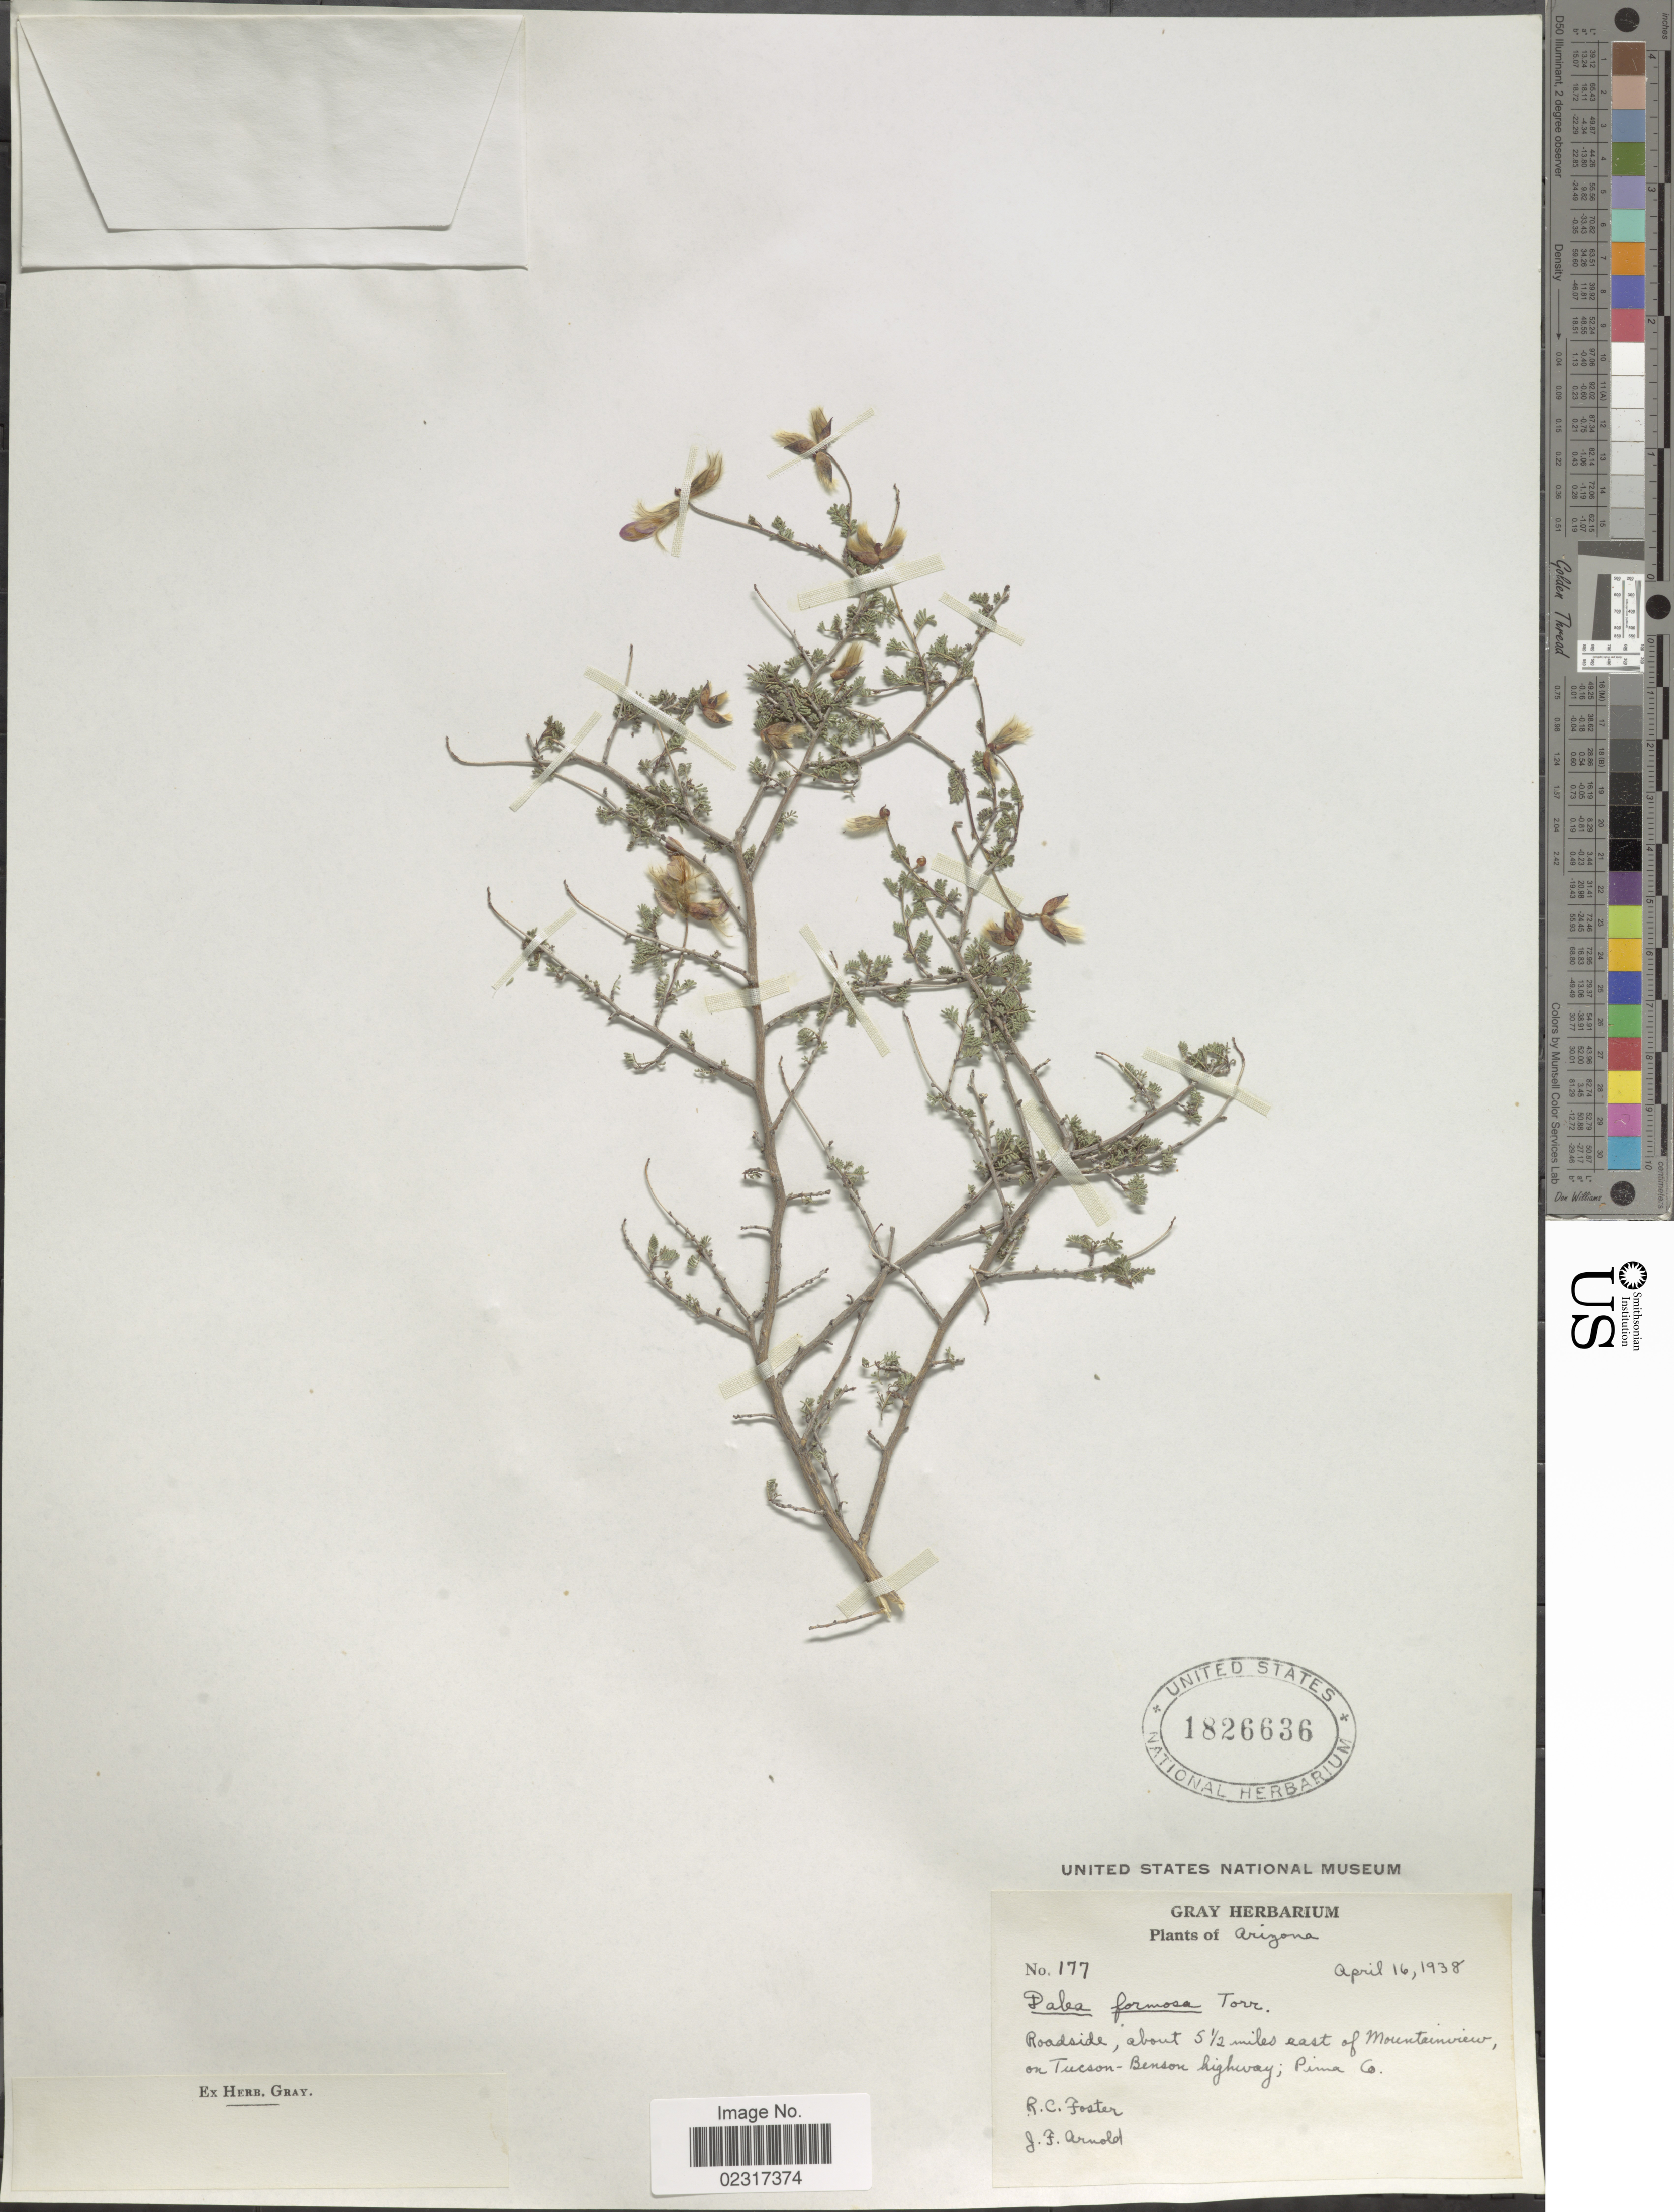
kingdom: Plantae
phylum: Tracheophyta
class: Magnoliopsida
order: Fabales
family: Fabaceae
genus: Dalea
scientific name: Dalea formosa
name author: Torr.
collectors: R. C. Foster & J. F. Arnold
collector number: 177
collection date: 1938-04-16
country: United States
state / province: Arizona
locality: about 5 1/2 miles east of Mountainsview, on Tucson-Benson highway; Pima Co.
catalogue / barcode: US 1826636